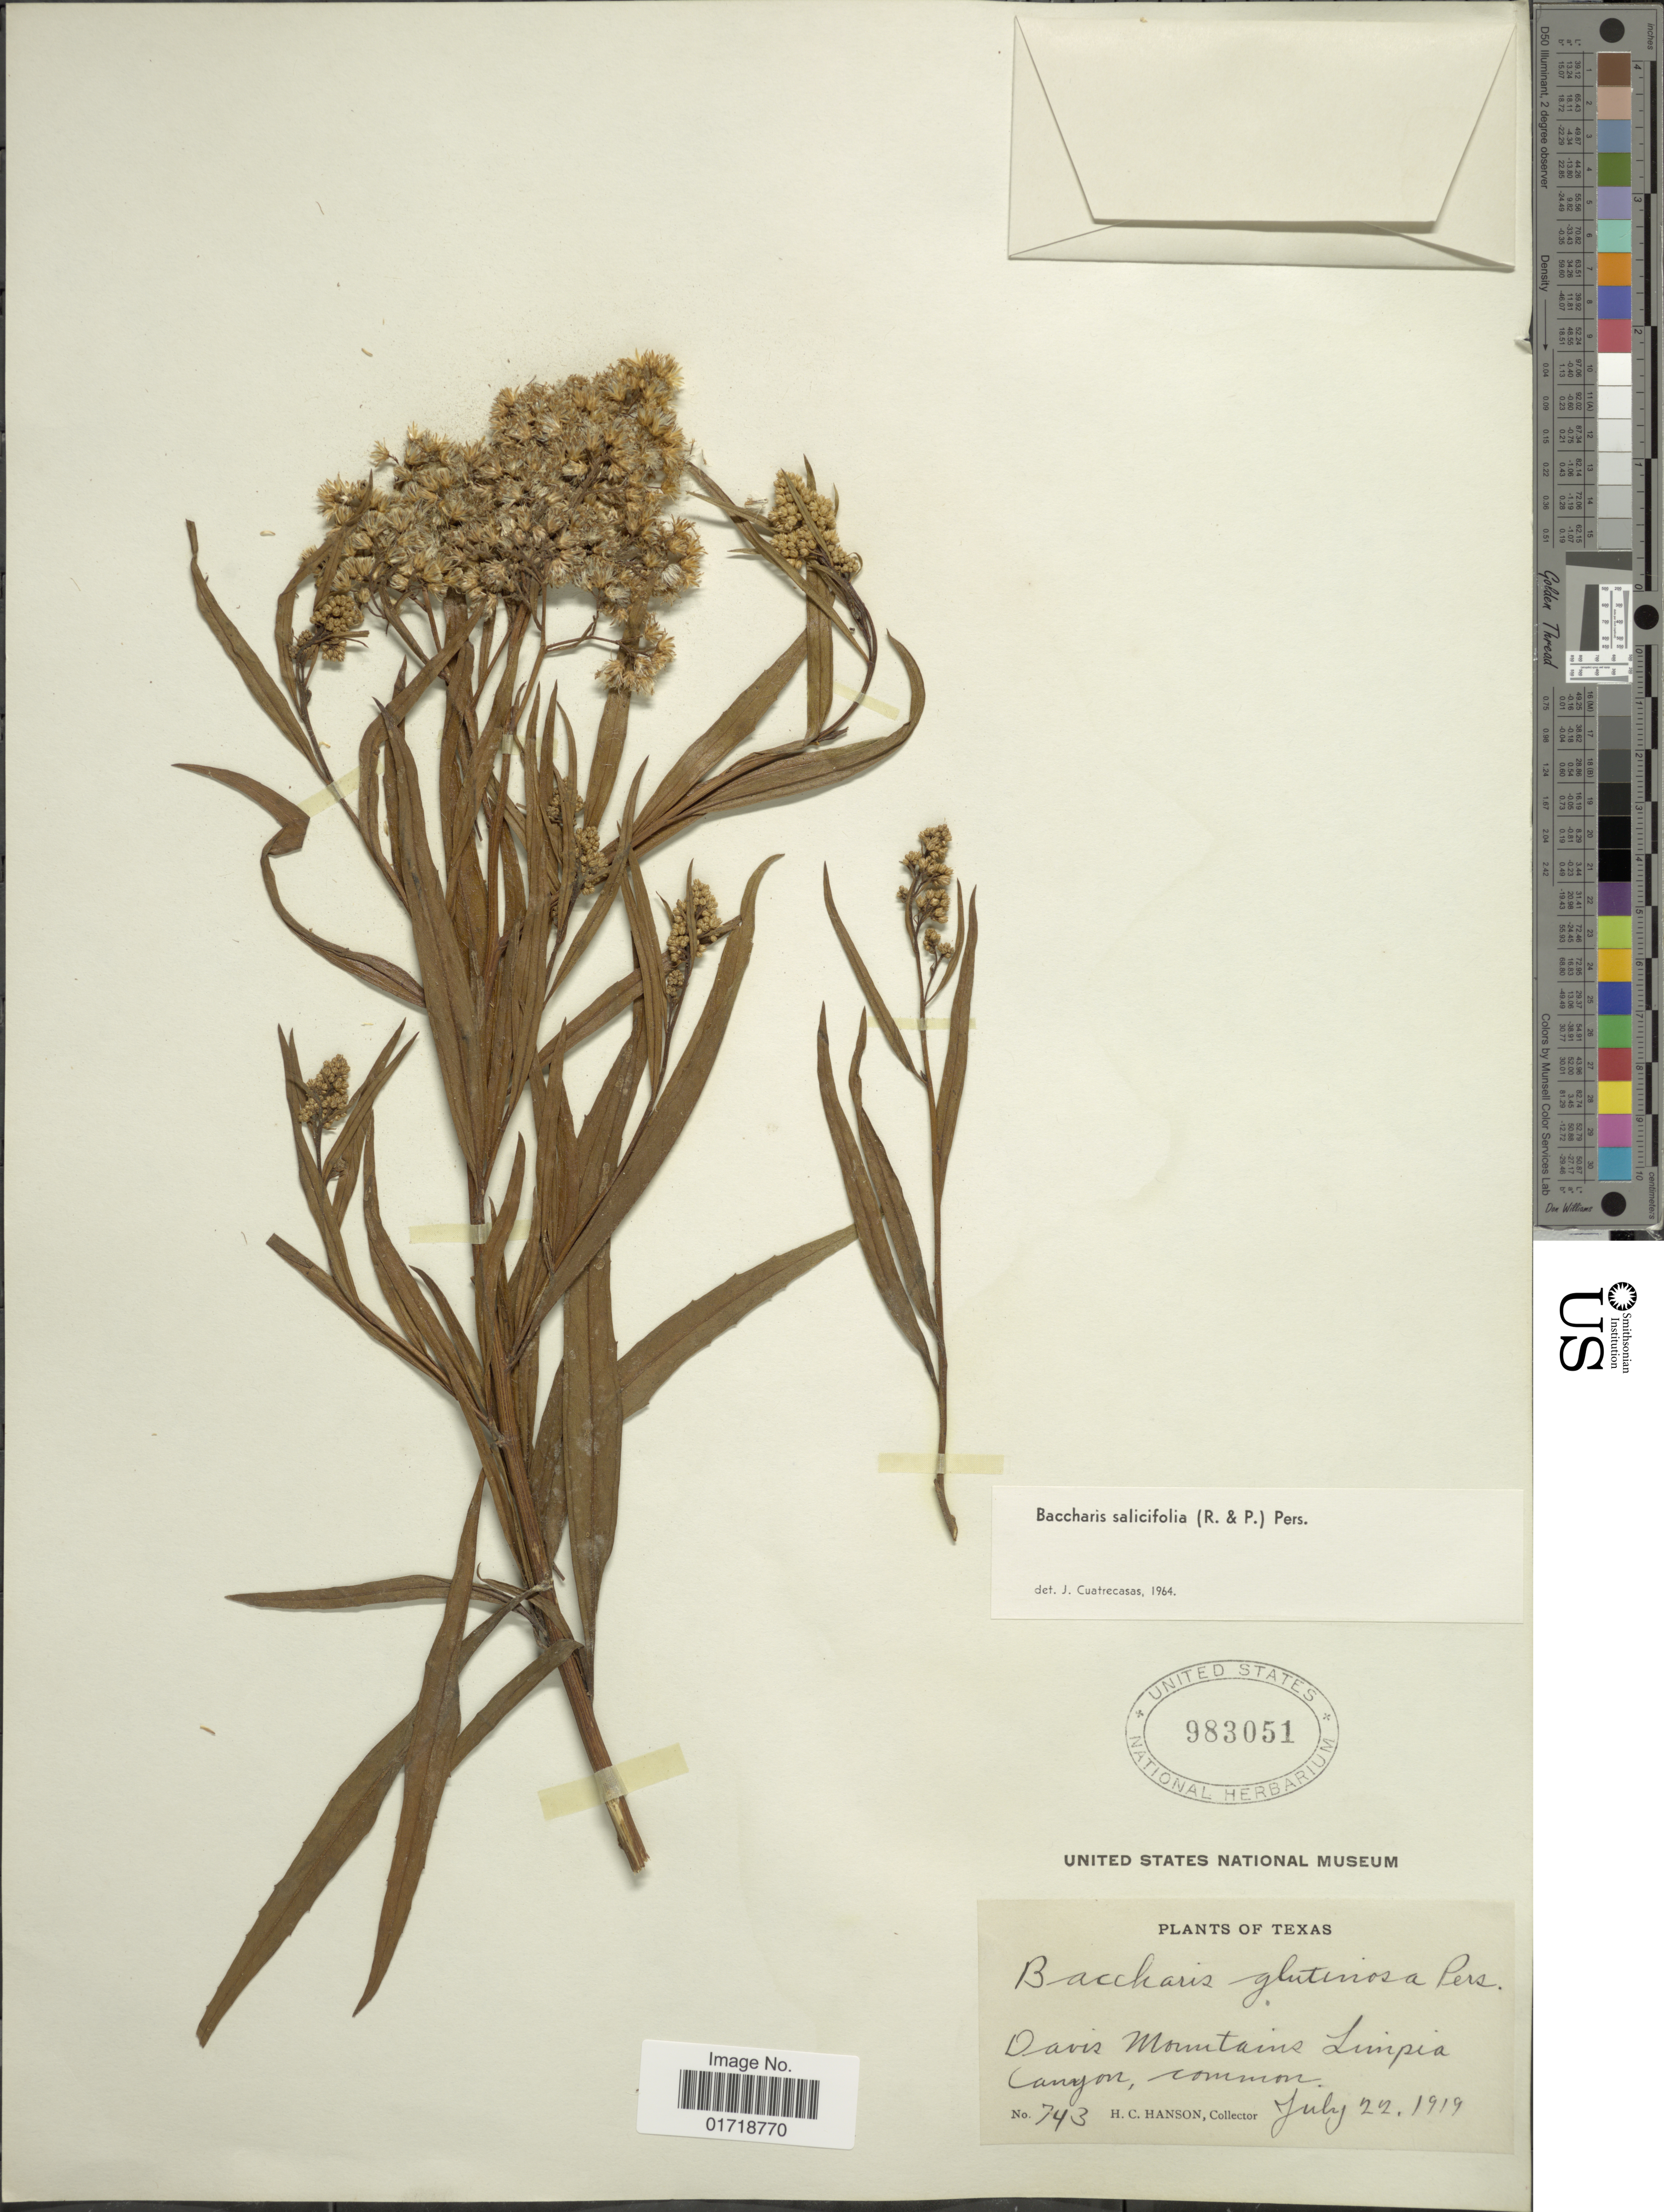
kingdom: Plantae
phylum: Tracheophyta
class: Magnoliopsida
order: Asterales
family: Asteraceae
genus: Baccharis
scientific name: Baccharis glutinosa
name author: Pers.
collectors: H. Hanson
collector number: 743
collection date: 1919-07-22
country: United States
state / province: Texas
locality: Davis Mountains Lunpia Canyon, Common.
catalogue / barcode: US 983051